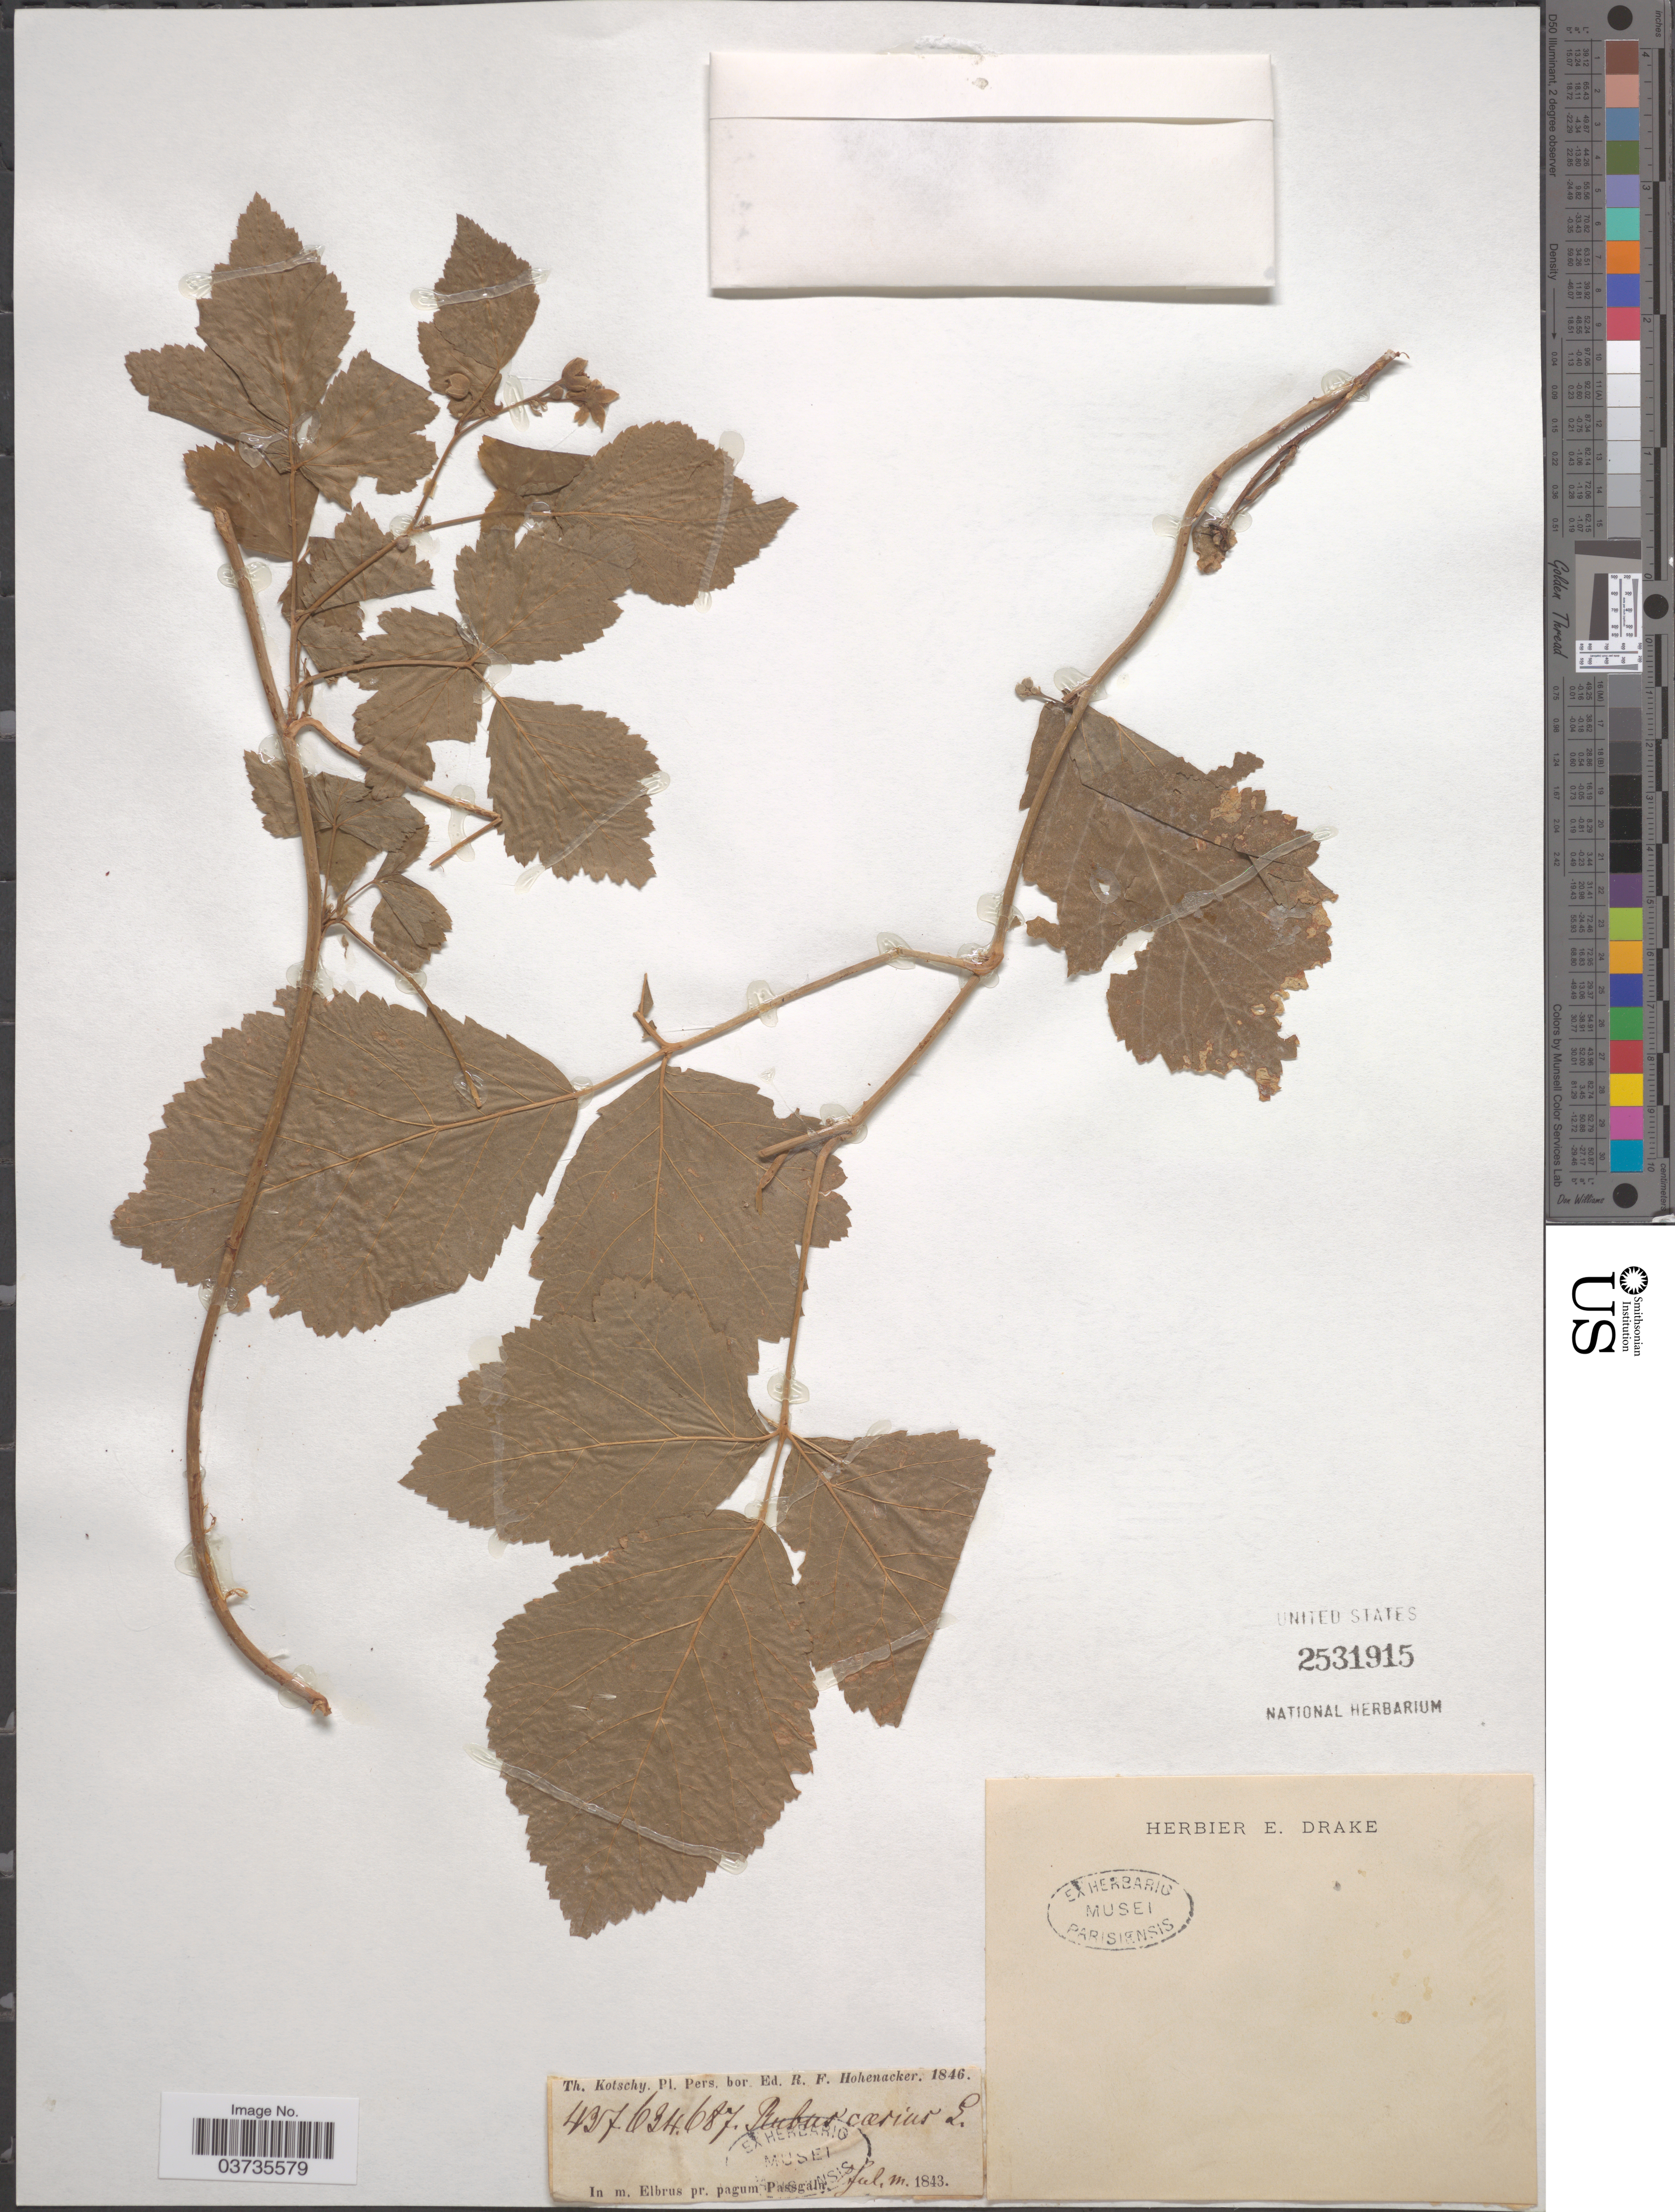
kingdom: Plantae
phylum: Tracheophyta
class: Magnoliopsida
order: Rosales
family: Rosaceae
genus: Rubus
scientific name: Rubus caesius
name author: L.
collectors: K. G. Kotschy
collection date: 1843-07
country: Russian Federation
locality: In m. Elbrus pr. pagum Passgala.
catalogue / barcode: US 2531915